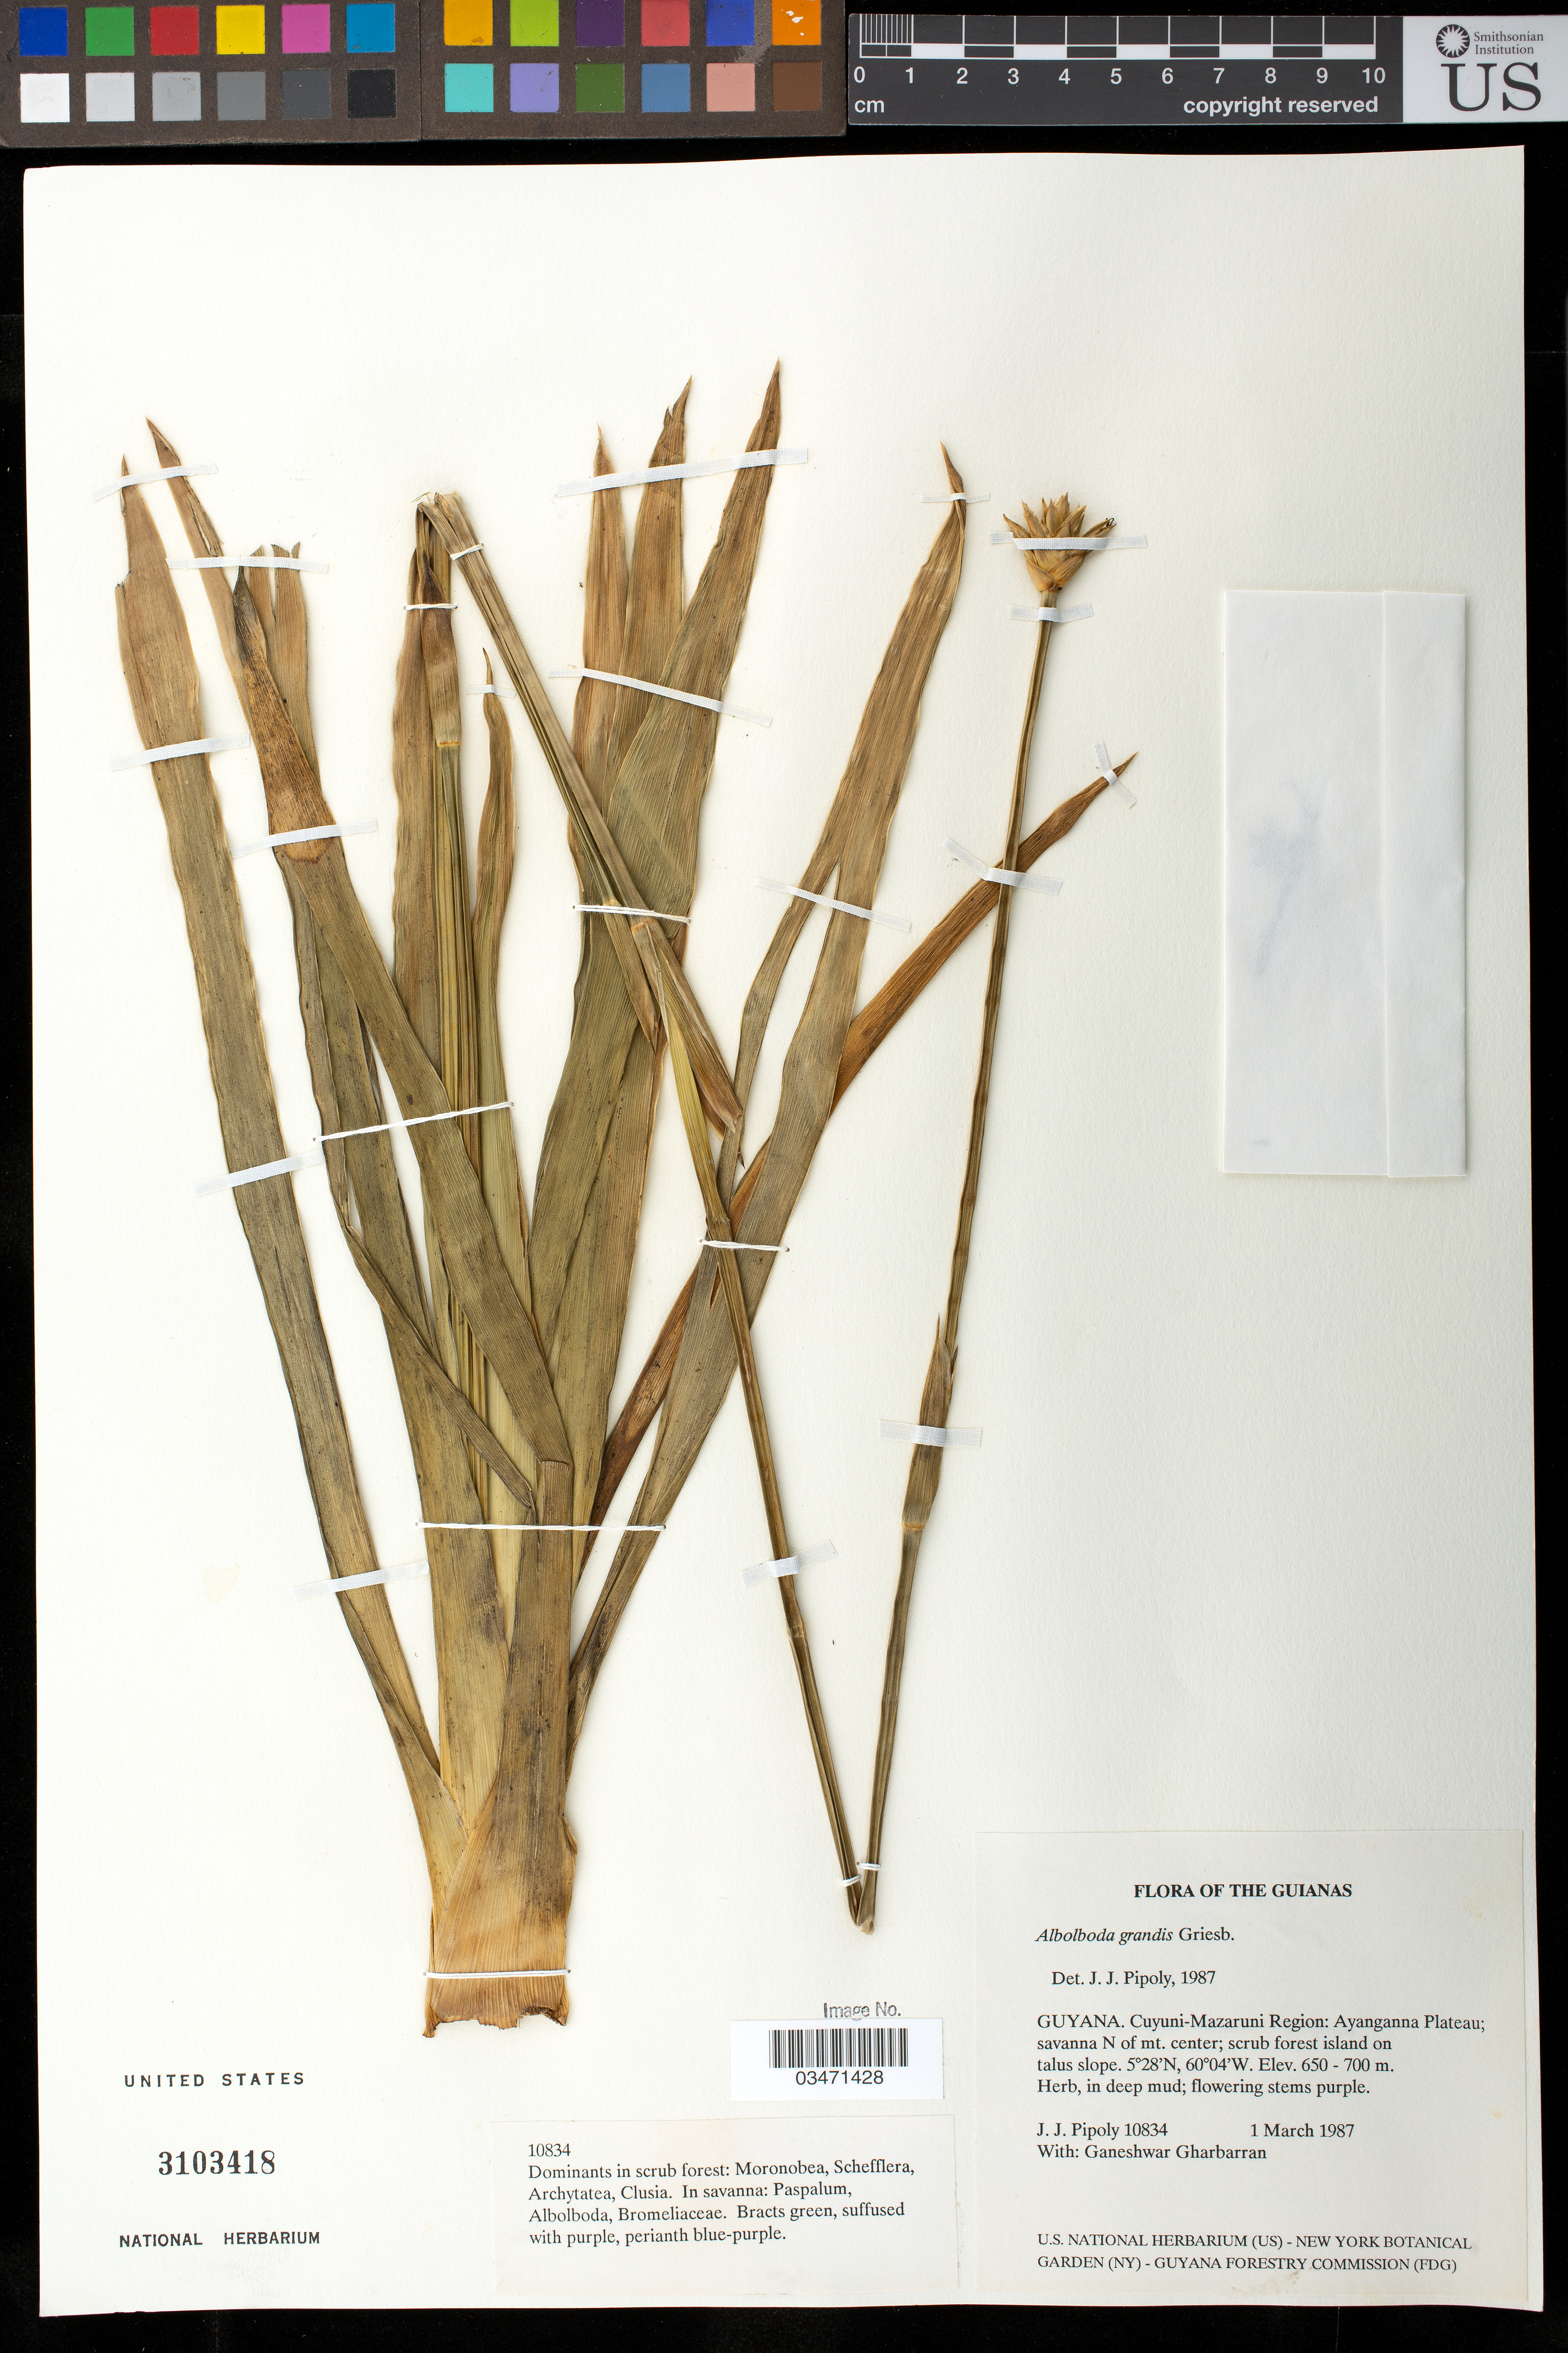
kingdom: Plantae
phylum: Tracheophyta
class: Liliopsida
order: Poales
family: Xyridaceae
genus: Abolboda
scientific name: Abolboda grandis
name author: Griseb.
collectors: J. J. Pipoly & G. Gharbarran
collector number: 10834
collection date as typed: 1 Mar 1987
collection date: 1987-03-01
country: Guyana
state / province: Cuyuni-Mazaruni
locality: Ayanganna Plateau; N of mt. center.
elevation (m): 650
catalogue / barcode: US 3103418